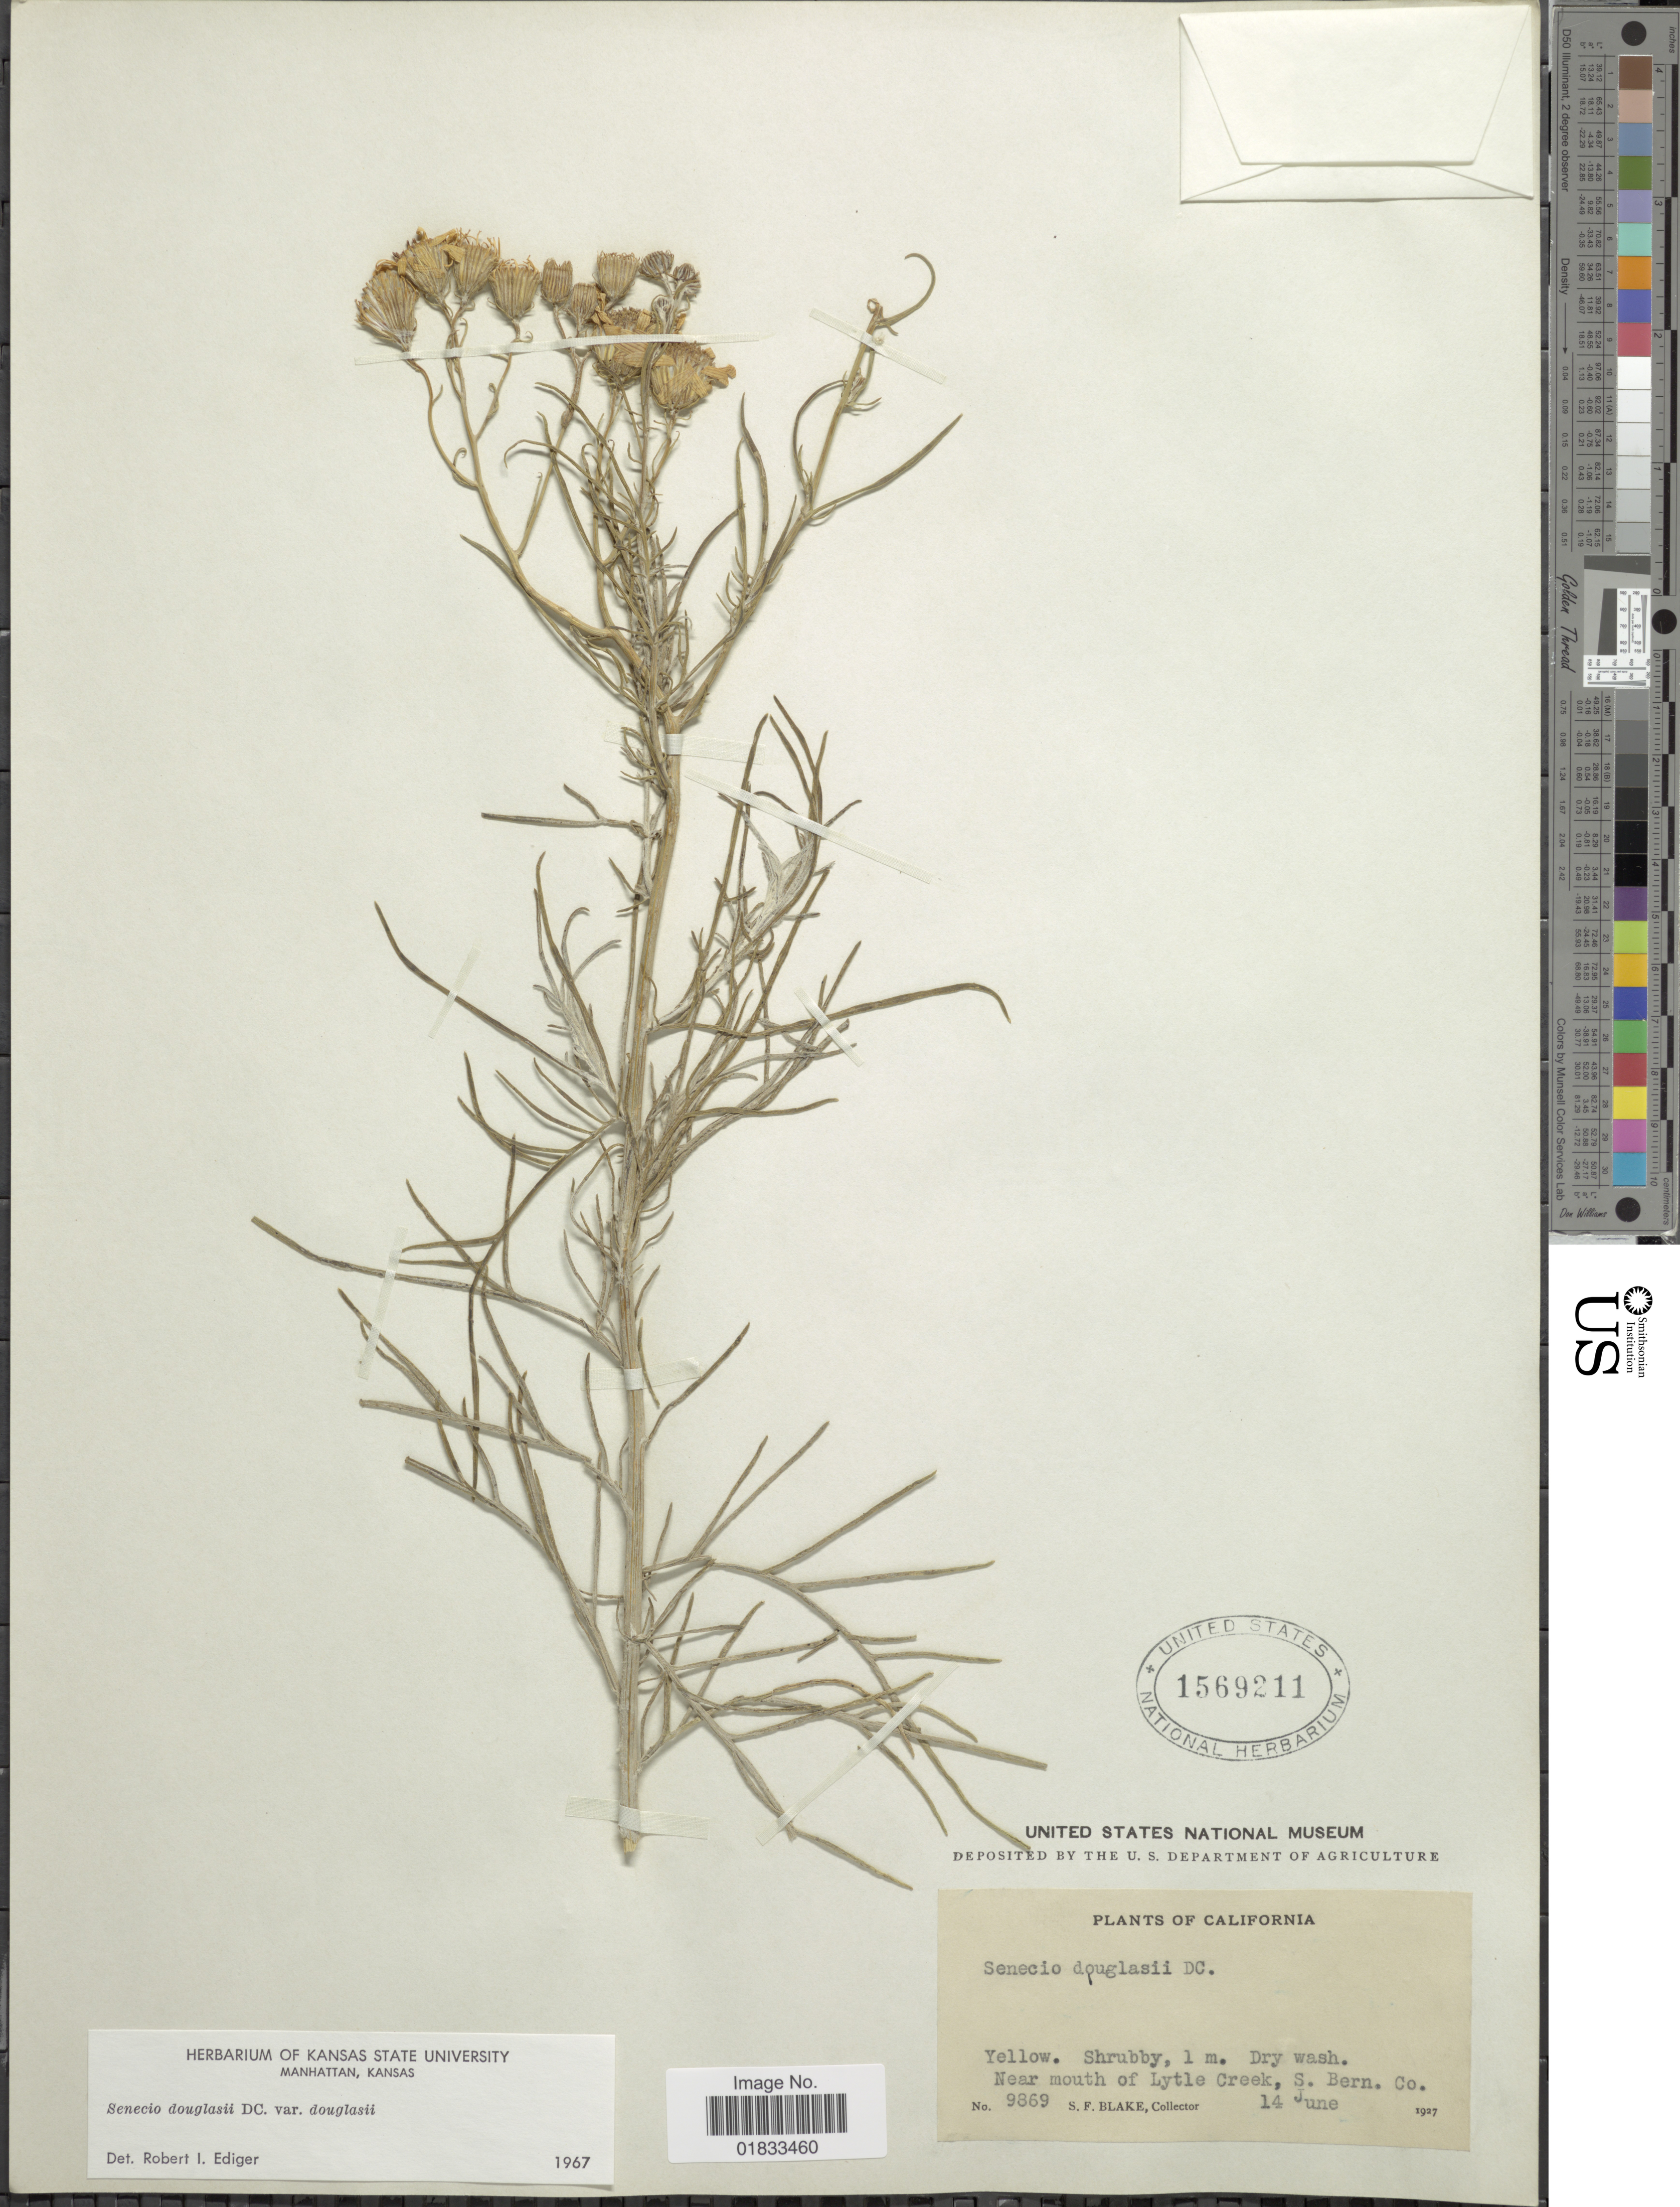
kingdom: Plantae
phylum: Tracheophyta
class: Magnoliopsida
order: Asterales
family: Asteraceae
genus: Senecio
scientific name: Senecio flaccidus var. douglasii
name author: (DC.) B.L. Turner & T.M. Barkley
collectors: S. Blake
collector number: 9869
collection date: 1927-06-14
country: United States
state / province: California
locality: Near mouth of Lytle Creek, S. Bern. Co.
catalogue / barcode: US 1569211